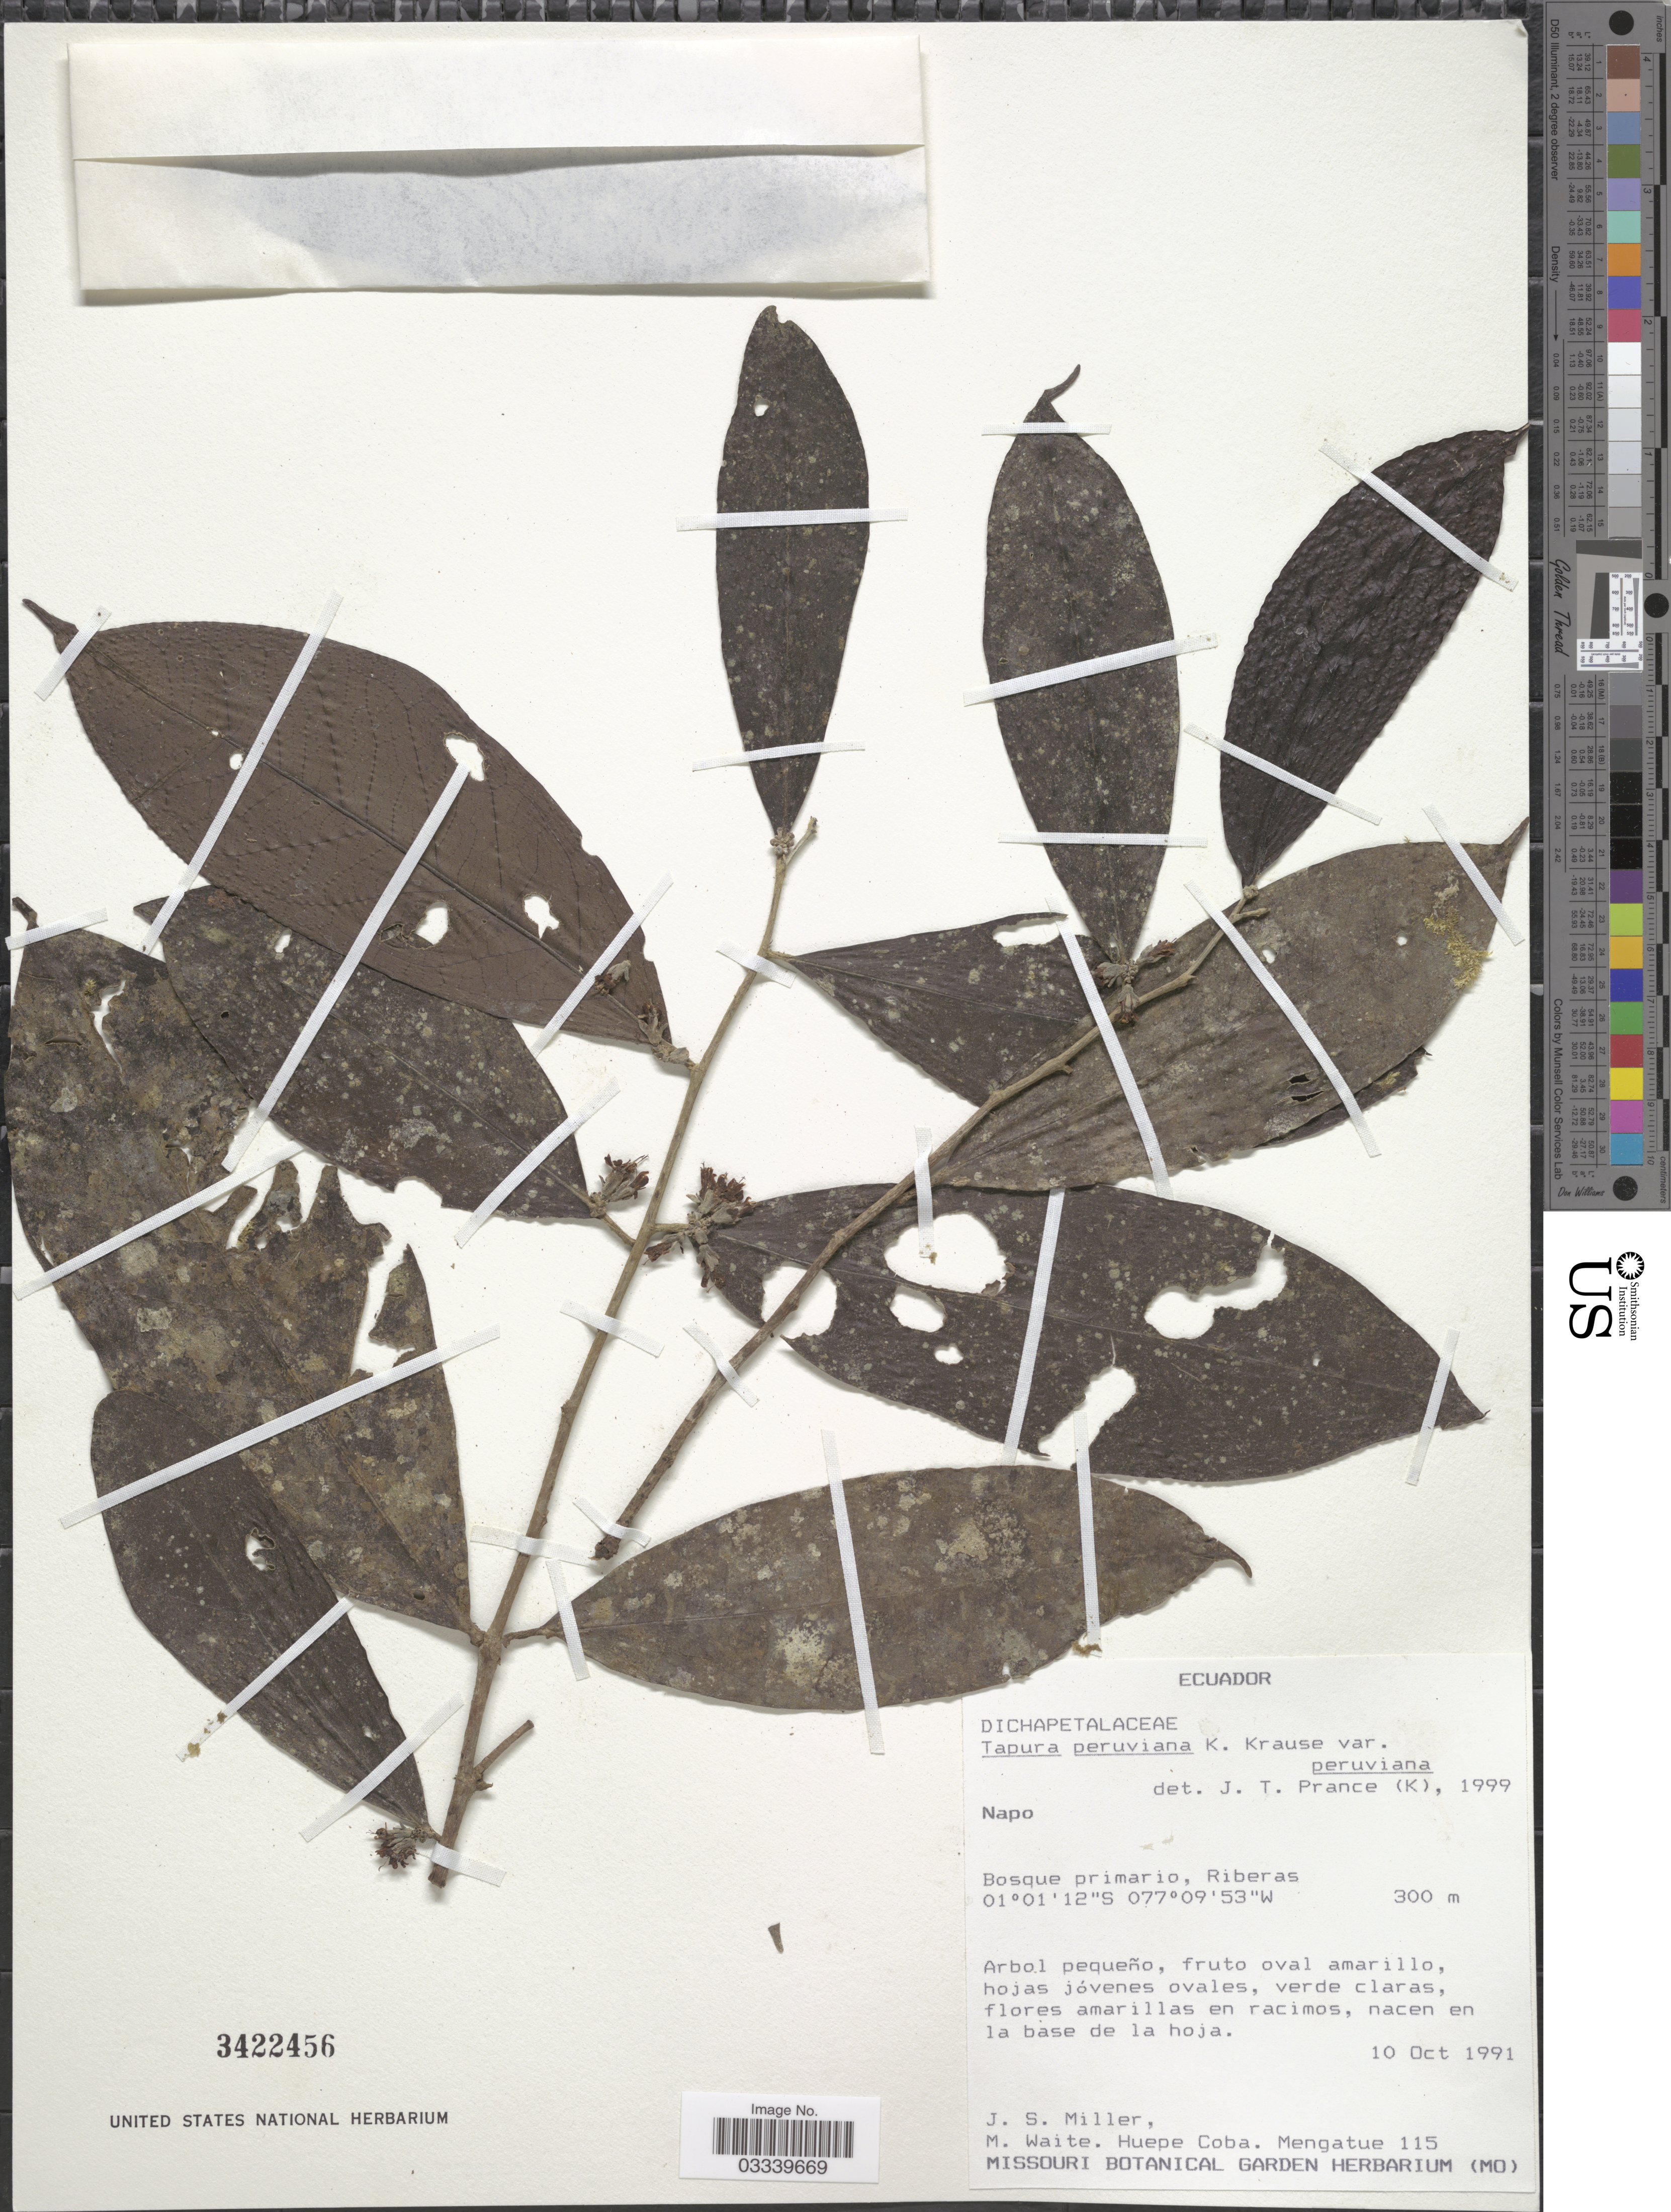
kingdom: Plantae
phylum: Tracheophyta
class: Magnoliopsida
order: Malpighiales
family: Dichapetalaceae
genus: Tapura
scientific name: Tapura peruviana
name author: K. Krause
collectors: J. S. Miller, M. Waite & Huepe Coba. Méngatue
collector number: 115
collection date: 1991-10-10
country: Ecuador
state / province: Napo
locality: Bosque primario, Ribeiras.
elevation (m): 300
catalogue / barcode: US 3422456